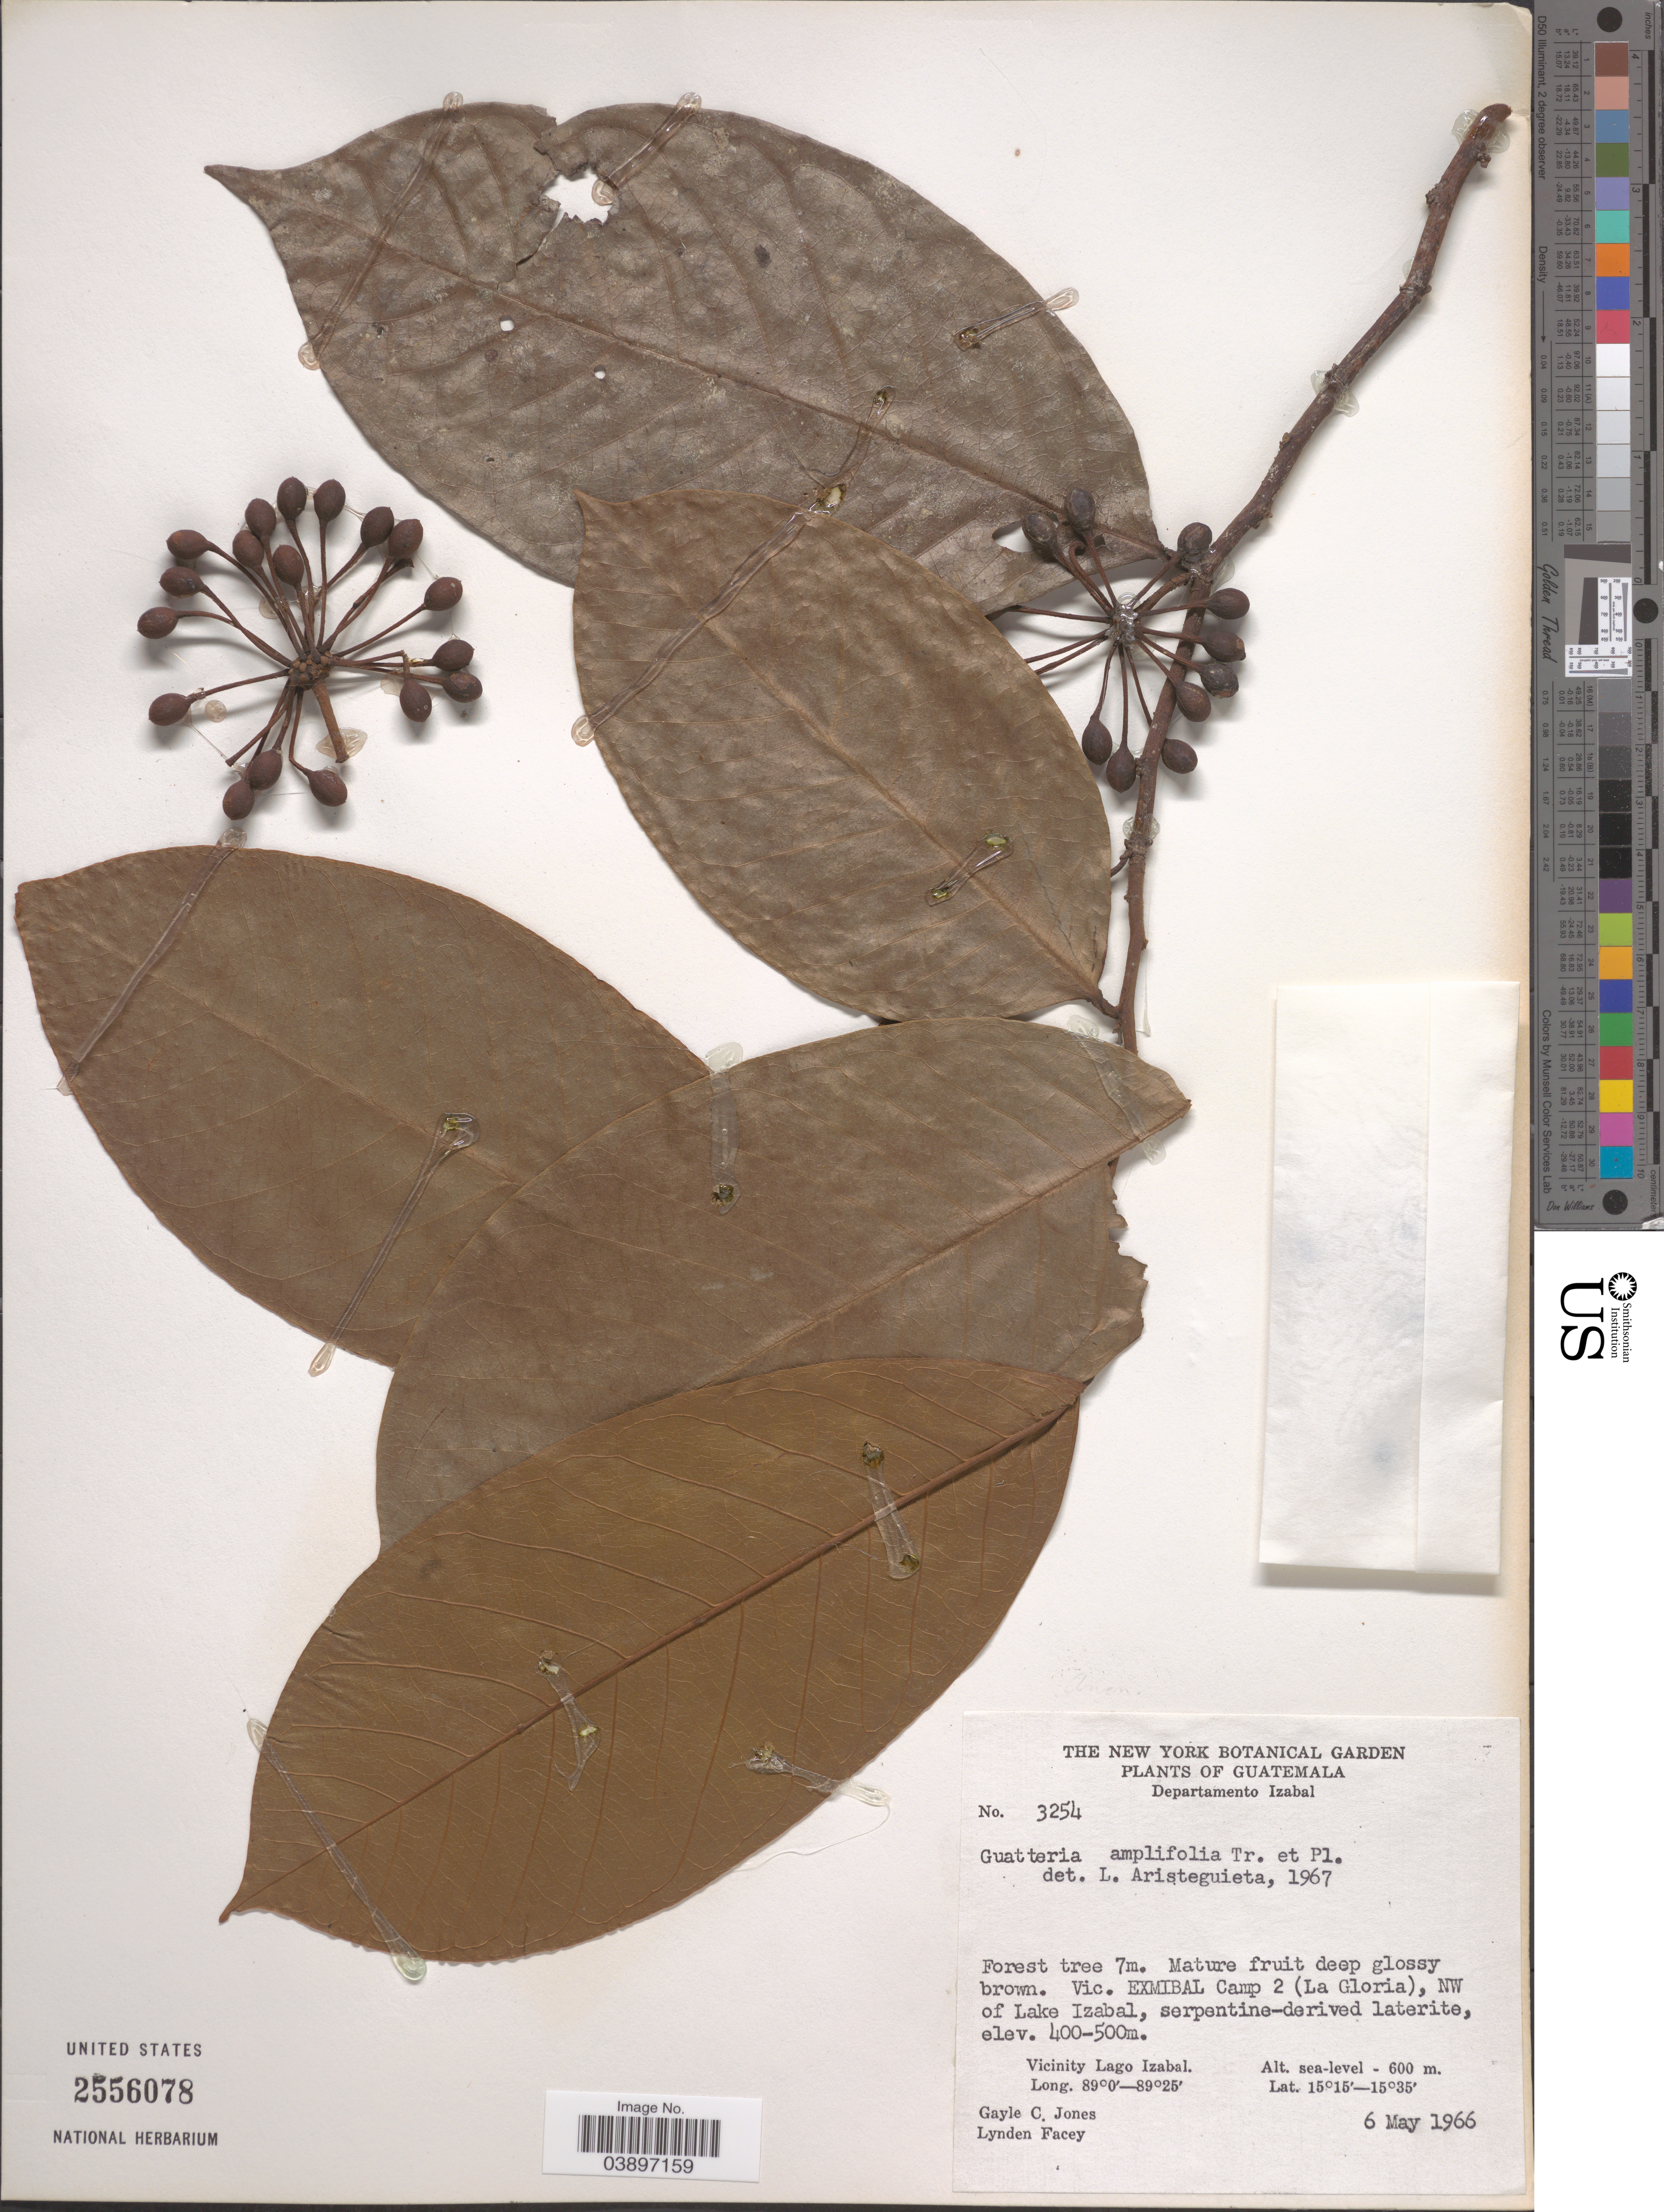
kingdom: Plantae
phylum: Tracheophyta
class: Magnoliopsida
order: Magnoliales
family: Annonaceae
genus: Guatteria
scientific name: Guatteria amplifolia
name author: Triana & Planch.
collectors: G. C. Jones & L. Facey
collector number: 3254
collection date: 1966-05-06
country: Guatemala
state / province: Izabal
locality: Departamento Izabal. Vic. Exmibal Camp 2 (La Gloria), NW of Lake Izabal. Vicinity of Lago Izabal.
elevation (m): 0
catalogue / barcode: US 2556078